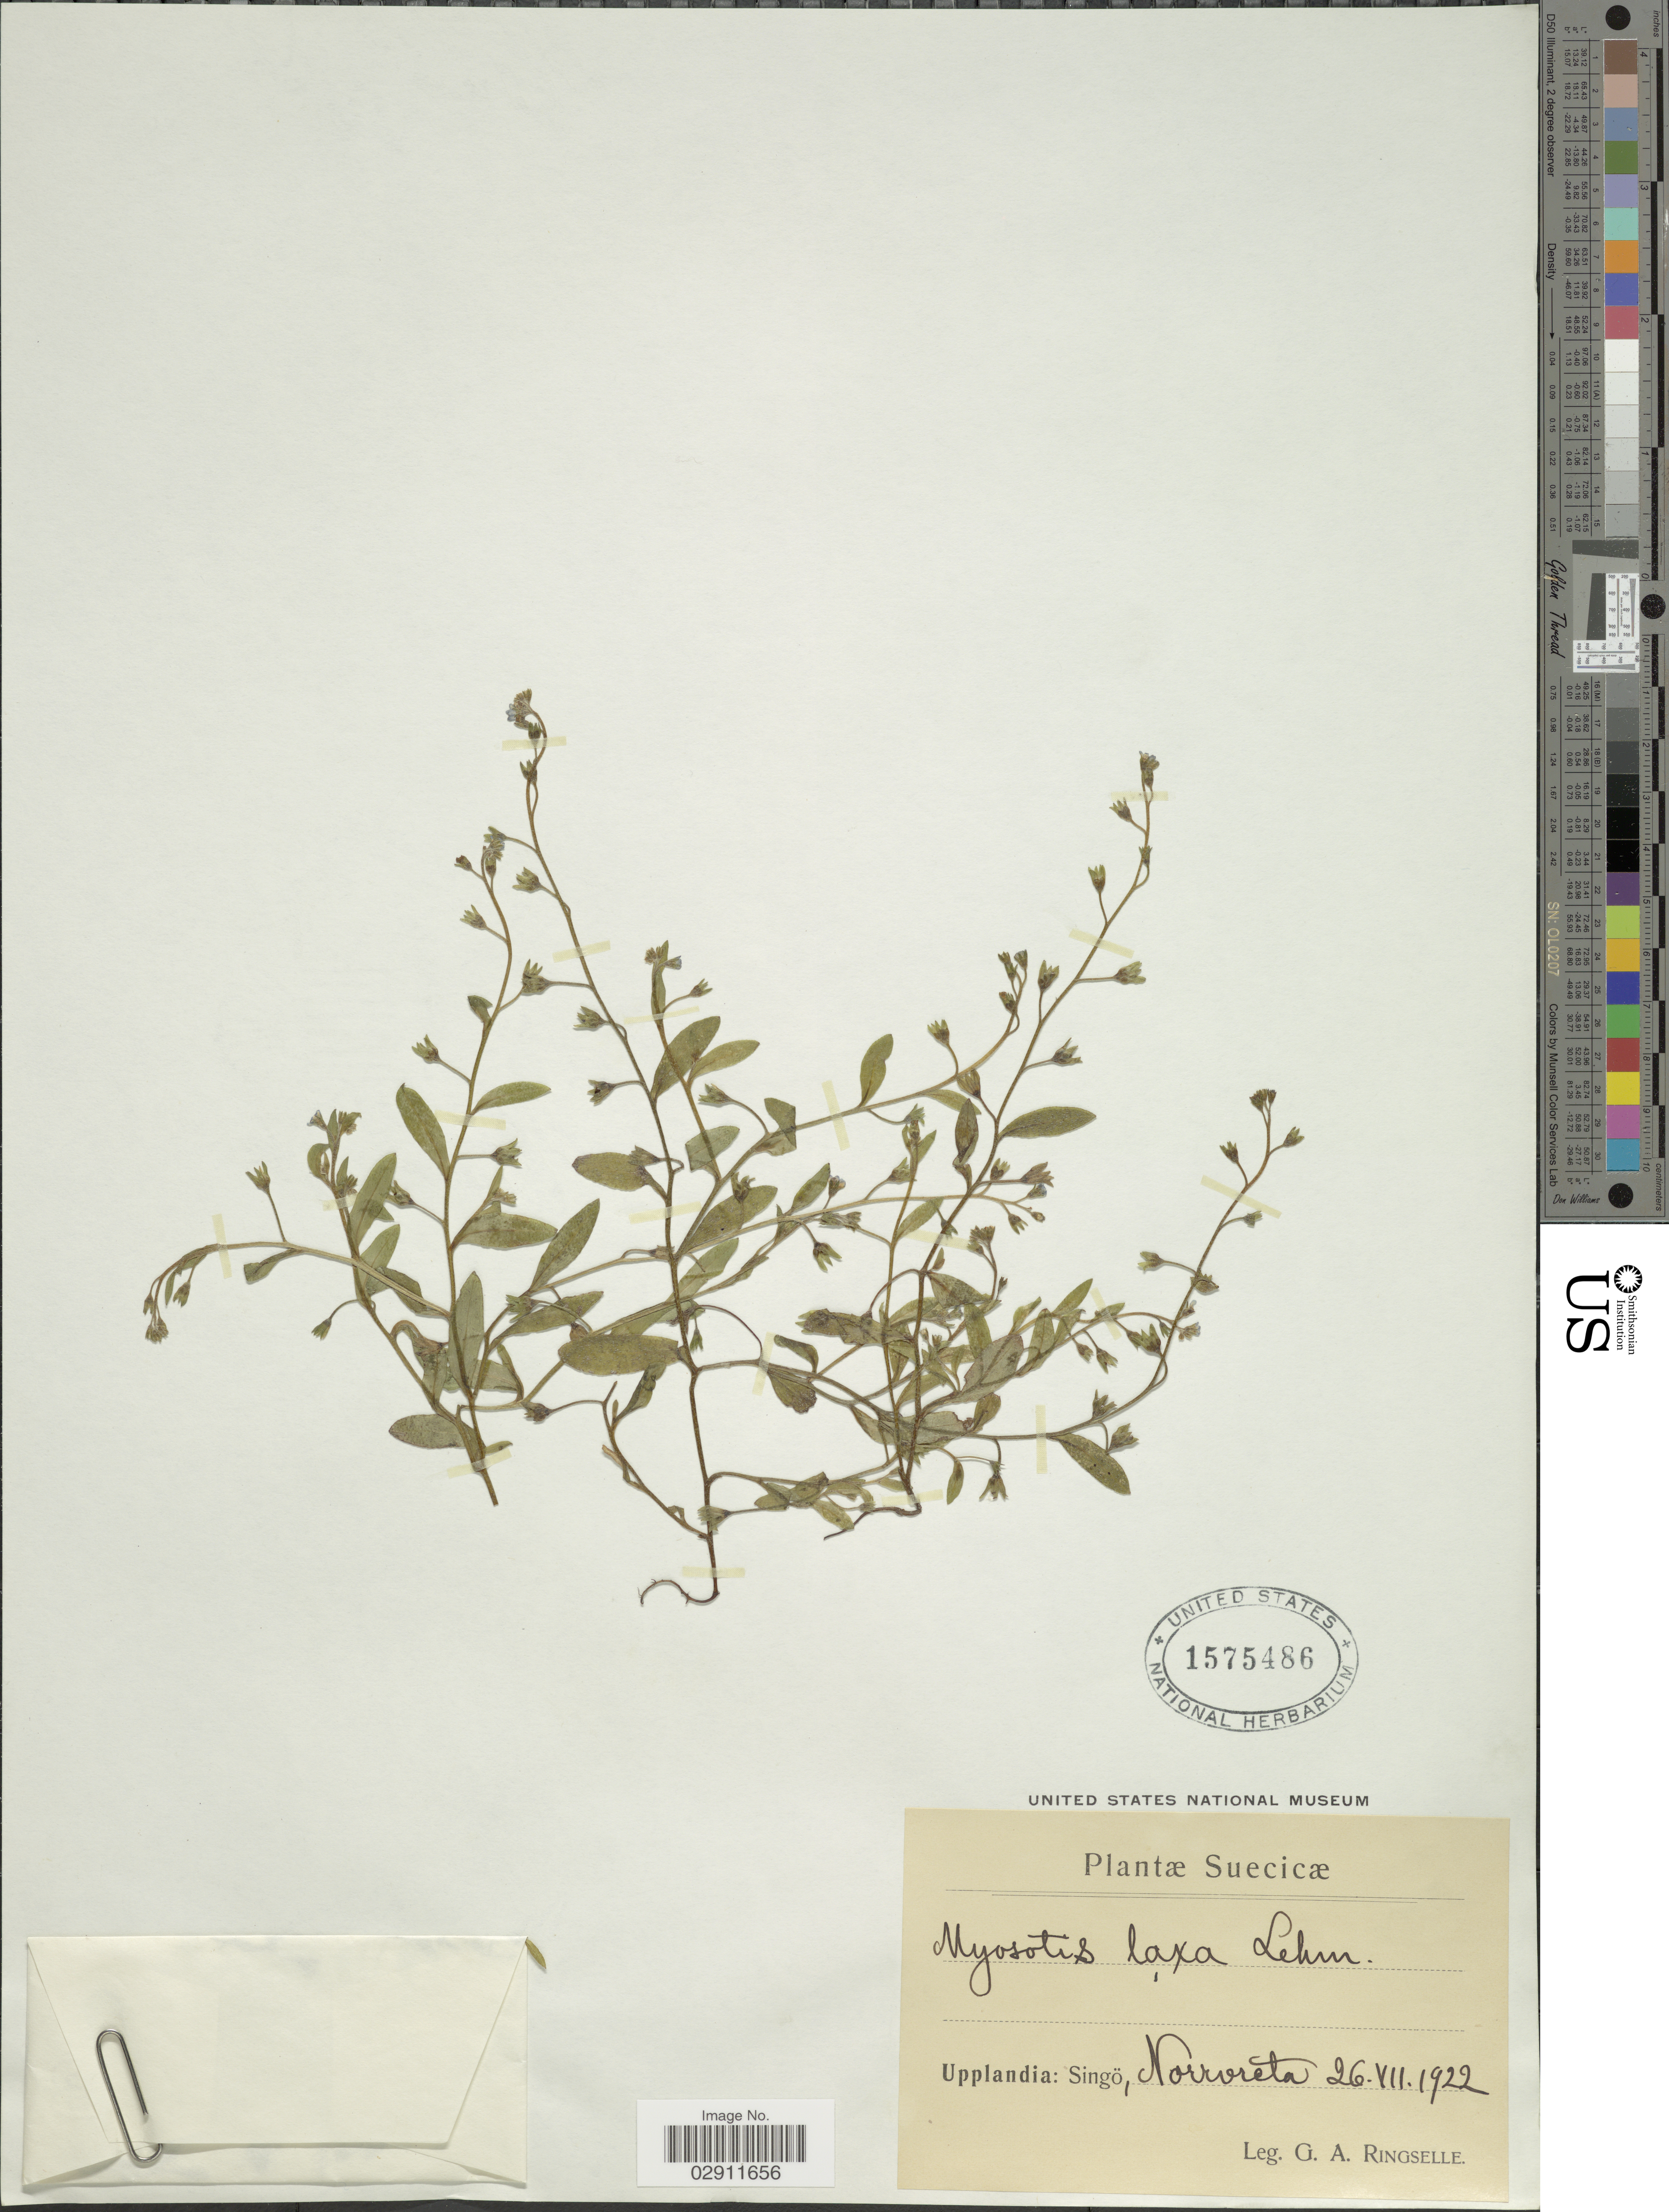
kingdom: Plantae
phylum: Tracheophyta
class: Magnoliopsida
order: Boraginales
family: Boraginaceae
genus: Myosotis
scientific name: Myosotis laxa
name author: F. Lehm.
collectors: G. Ringselle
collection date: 1922-07-26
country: Sweden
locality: Suecicæ. Upplandia: Singö, Norrvreta.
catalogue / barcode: US 1575486